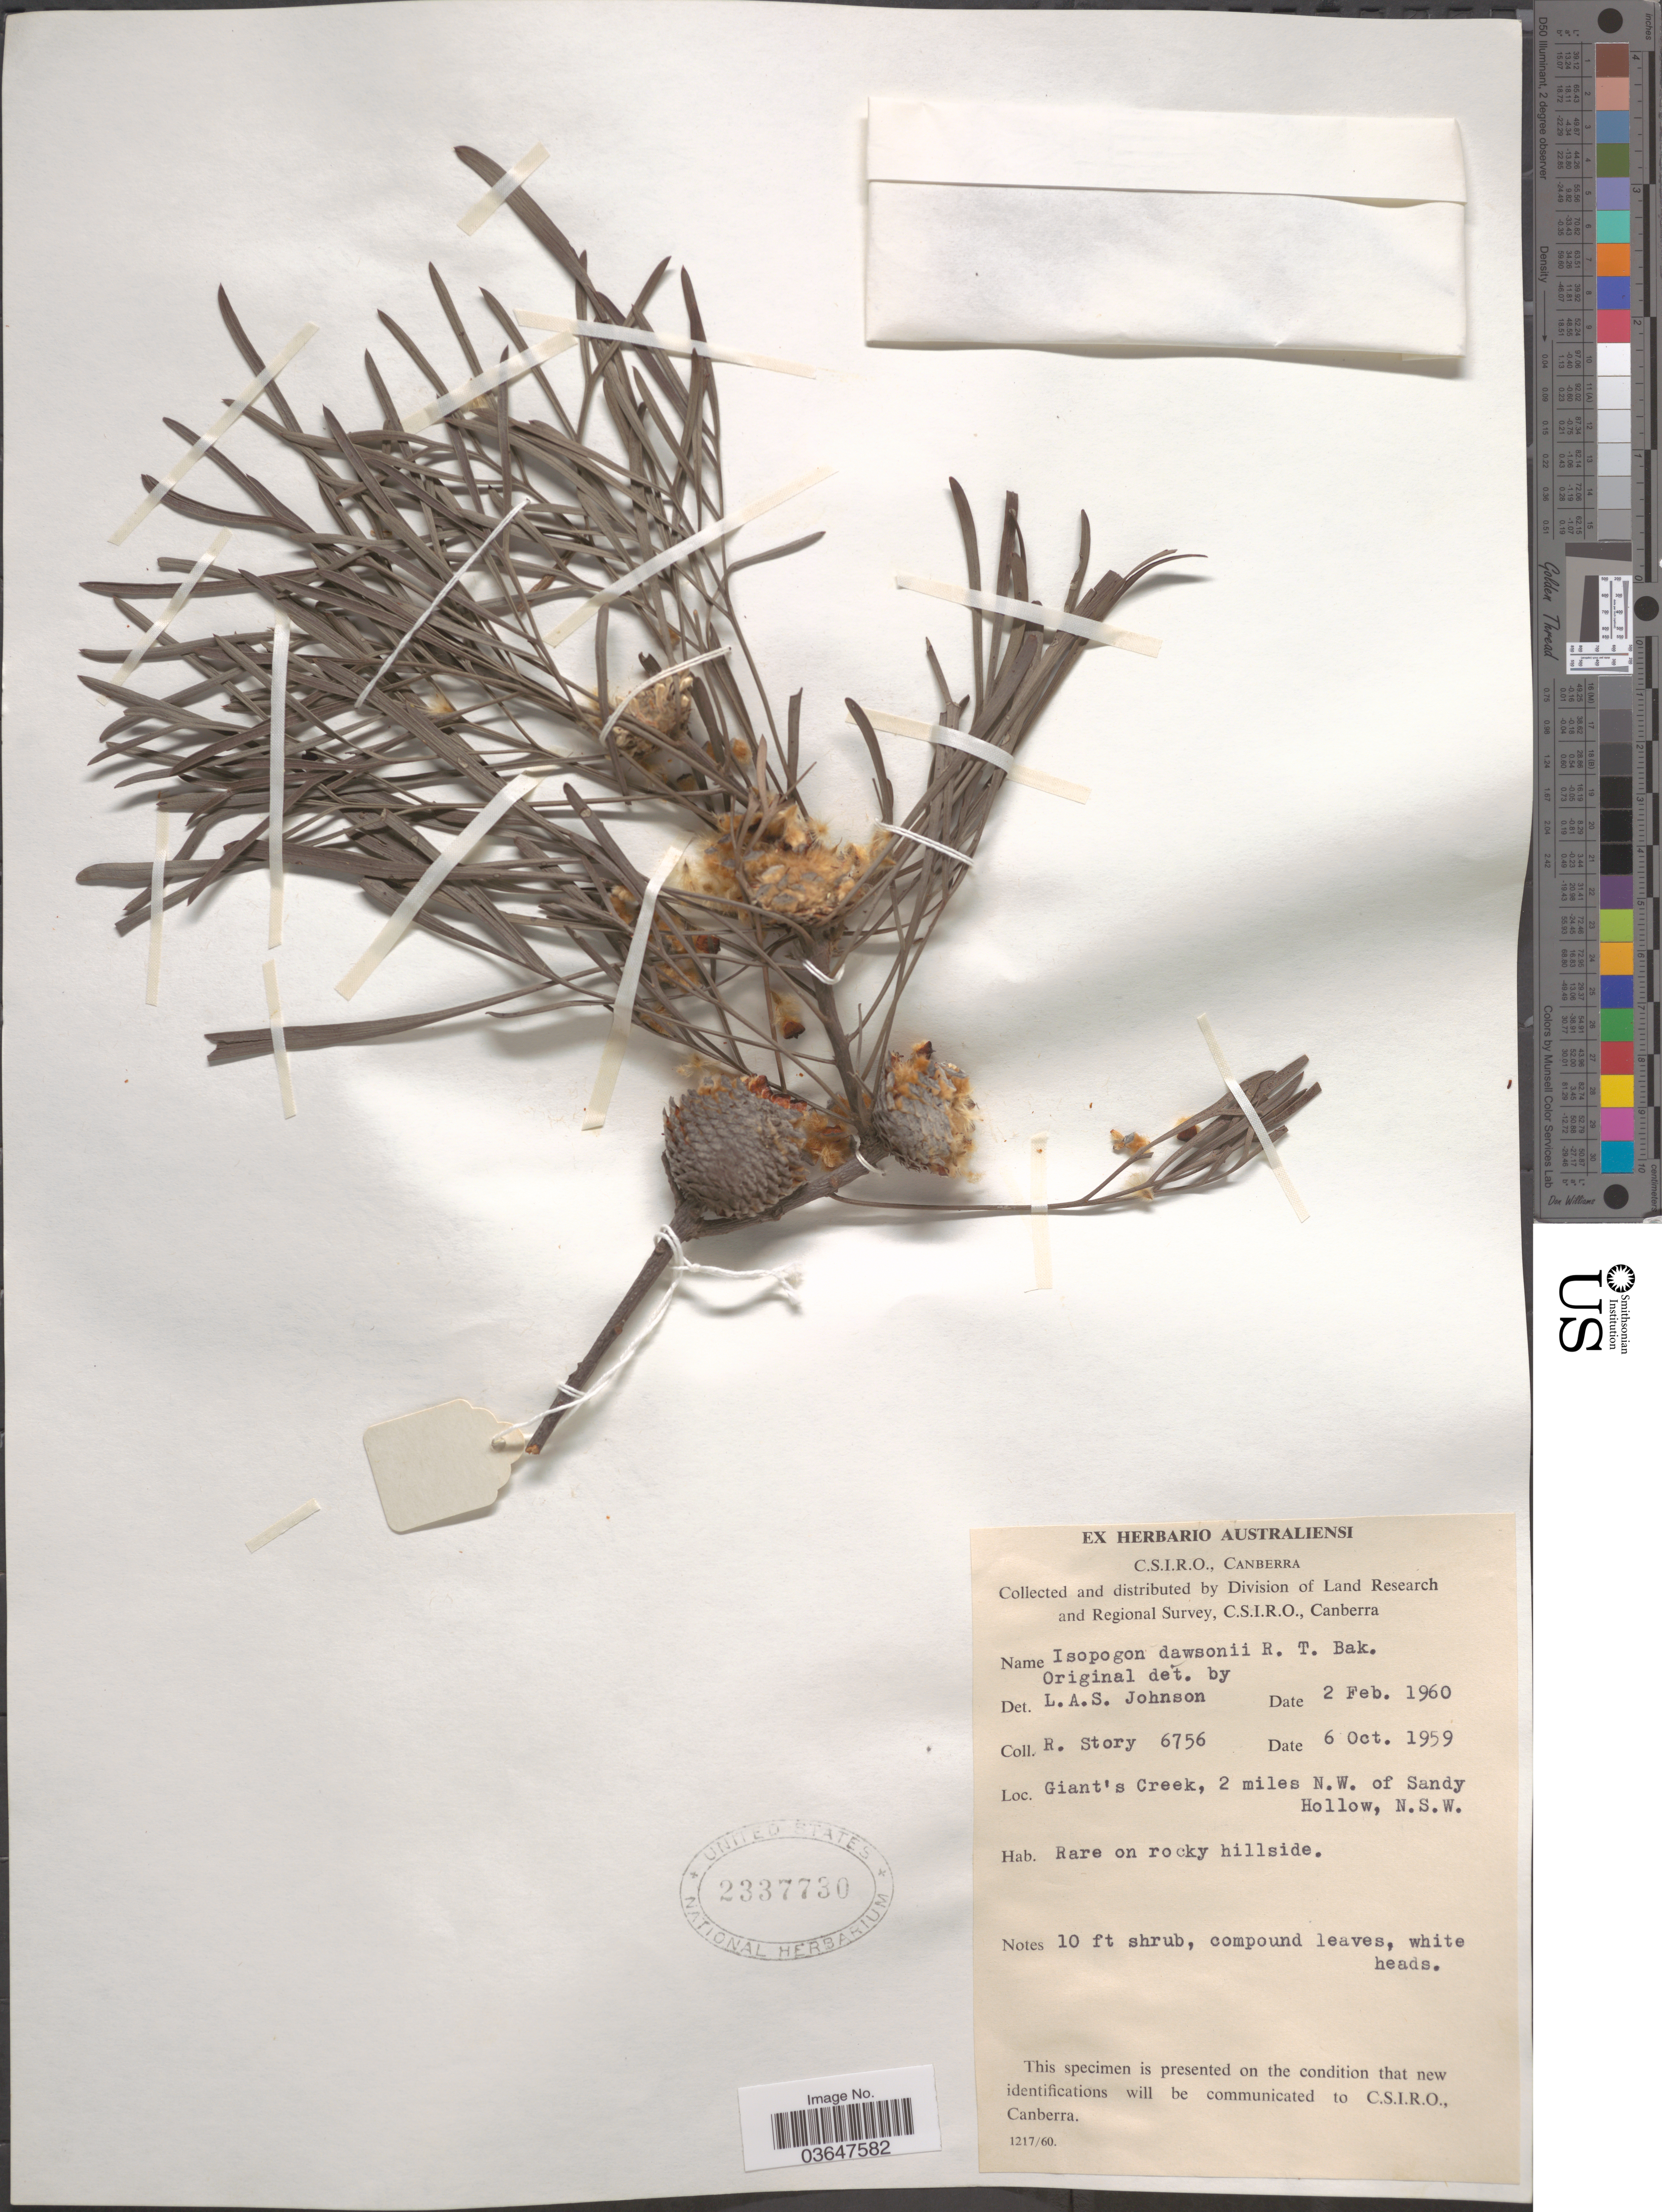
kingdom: Plantae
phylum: Tracheophyta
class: Magnoliopsida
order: Proteales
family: Proteaceae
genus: Isopogon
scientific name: Isopogon dawsonii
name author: R.T. Baker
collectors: R. Story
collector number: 6756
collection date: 1959-10-06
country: Australia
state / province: New South Wales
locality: Giant's Creek, 2 miles N.W. of Sandy Hollow, N.S.W.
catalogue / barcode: US 2337730